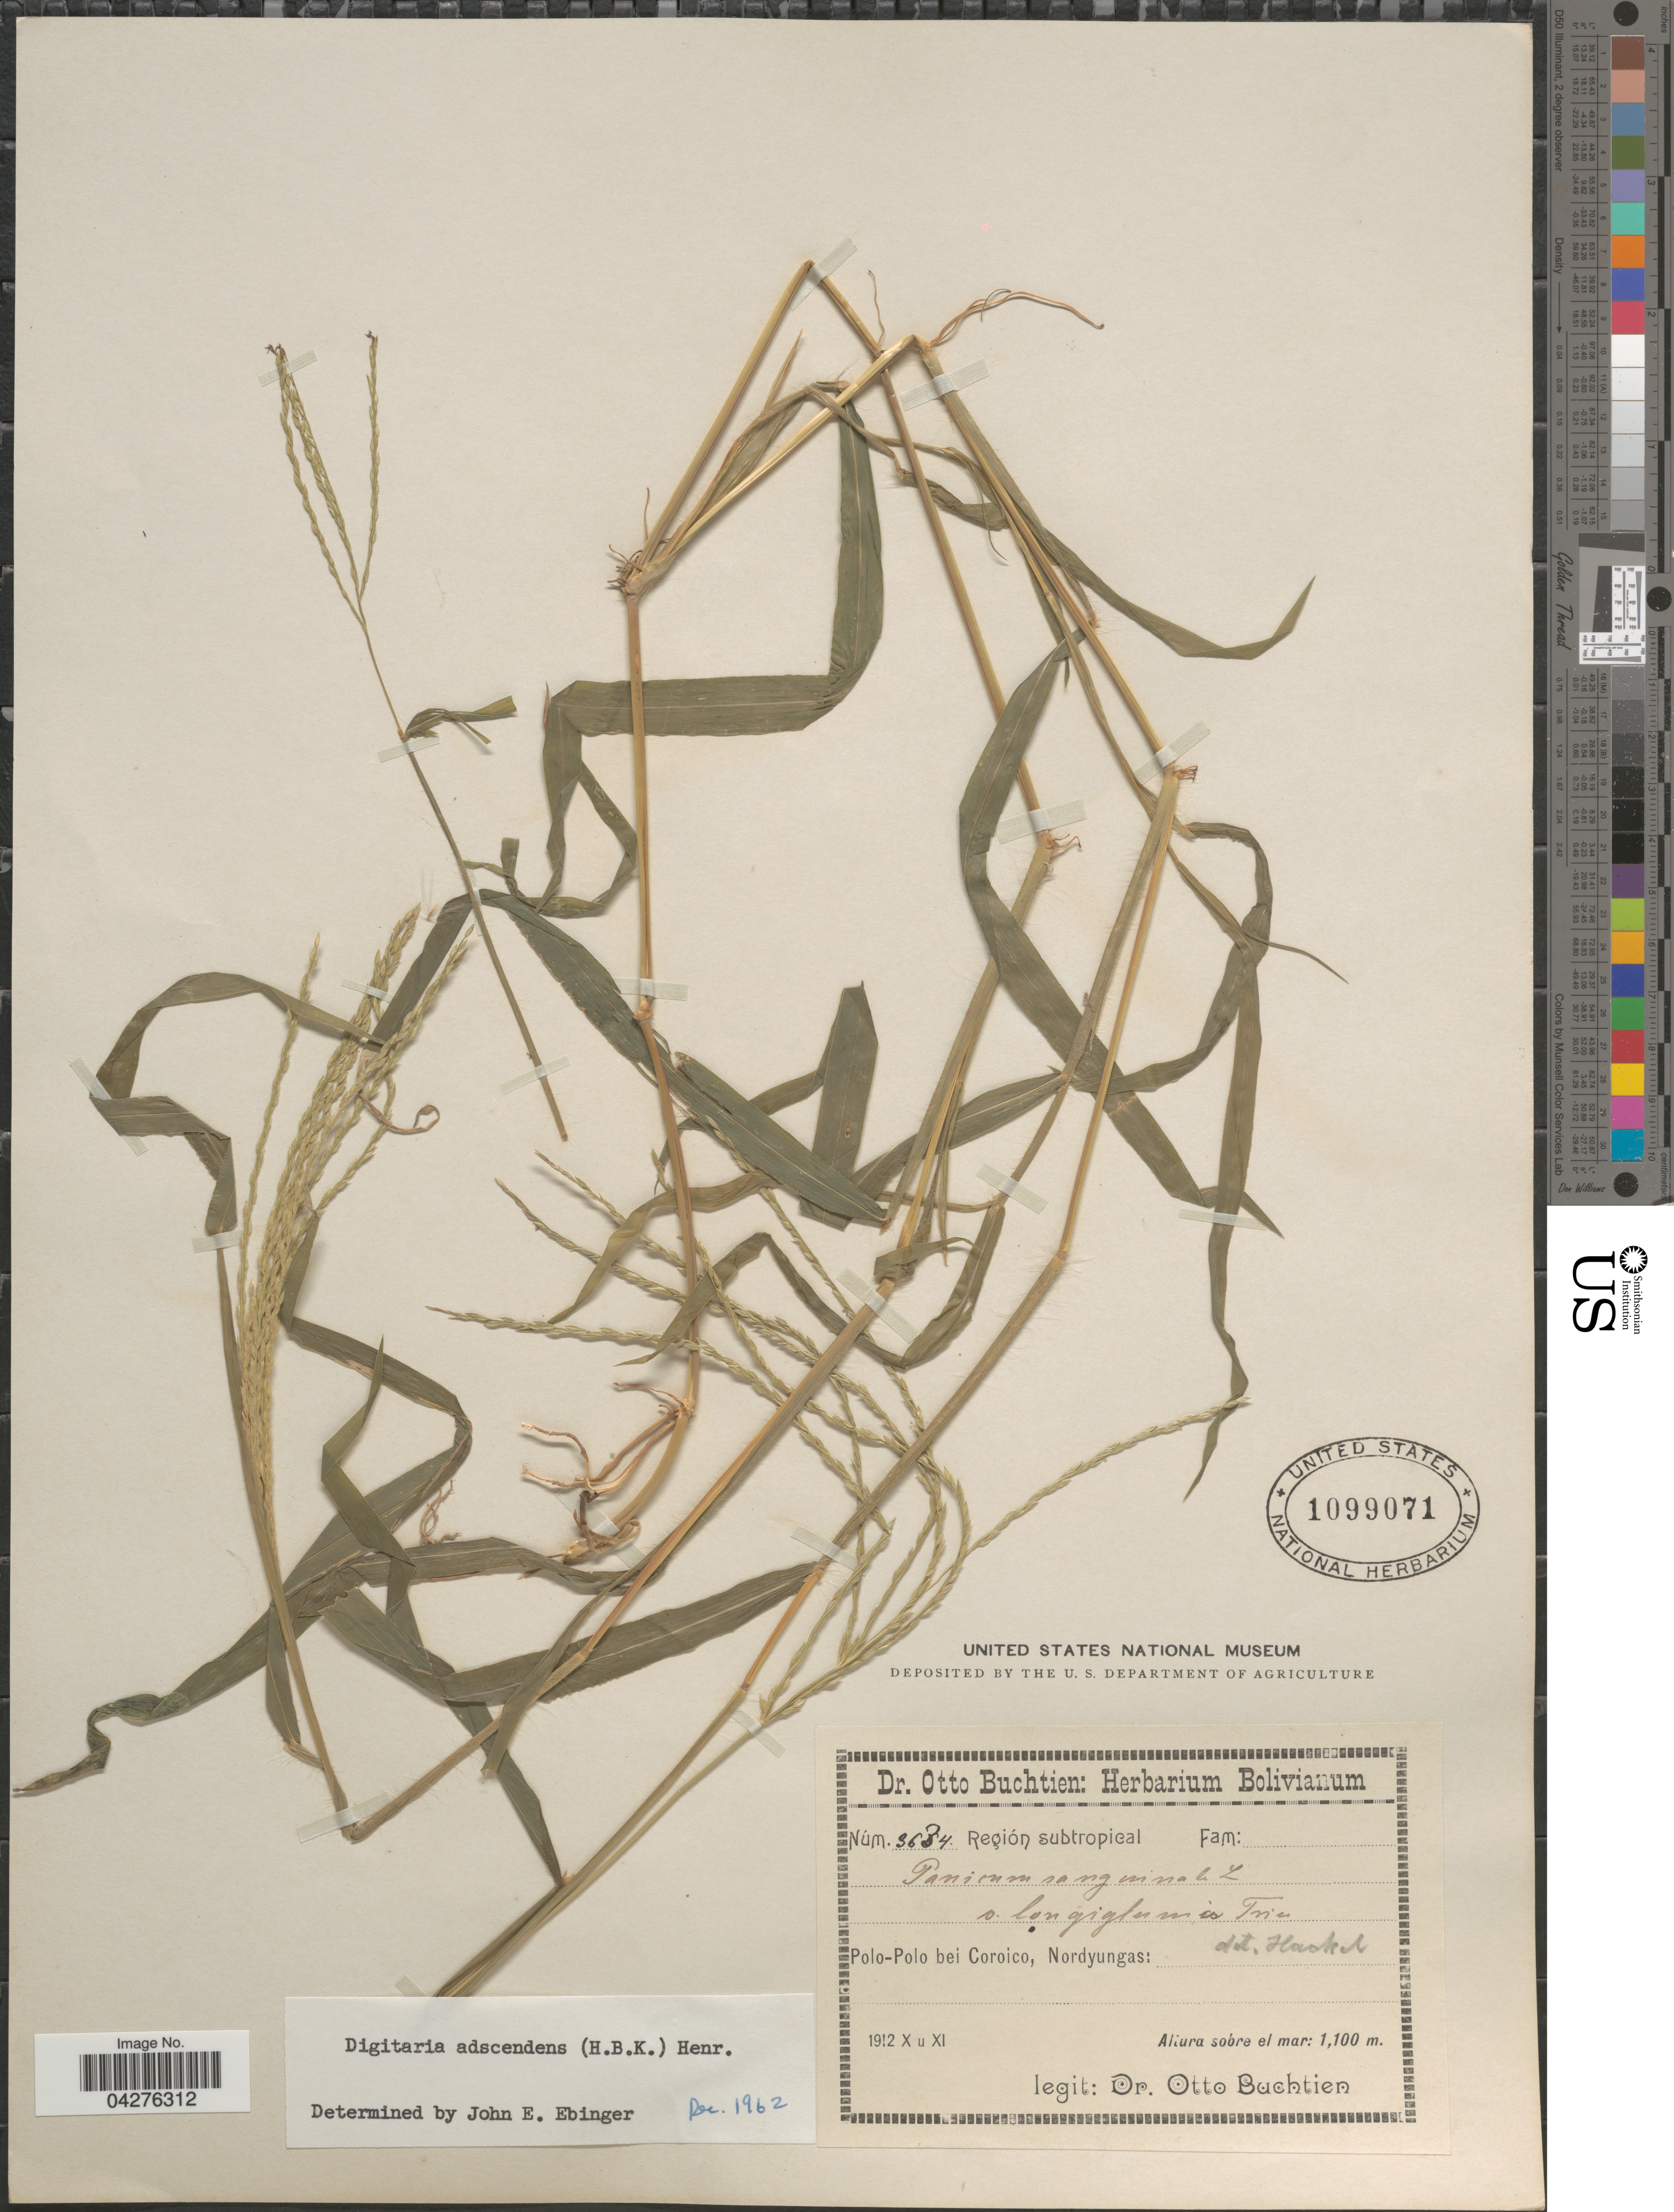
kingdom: Plantae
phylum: Tracheophyta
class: Liliopsida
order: Poales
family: Poaceae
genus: Digitaria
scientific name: Digitaria ciliaris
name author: (Retz.) Koeler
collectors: O. Buchtien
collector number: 3634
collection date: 1912-10/1912-11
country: Bolivia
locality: Región subtropical. Polo-Polo bei Coroico, Nordyungas.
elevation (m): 1100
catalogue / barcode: US 1099071